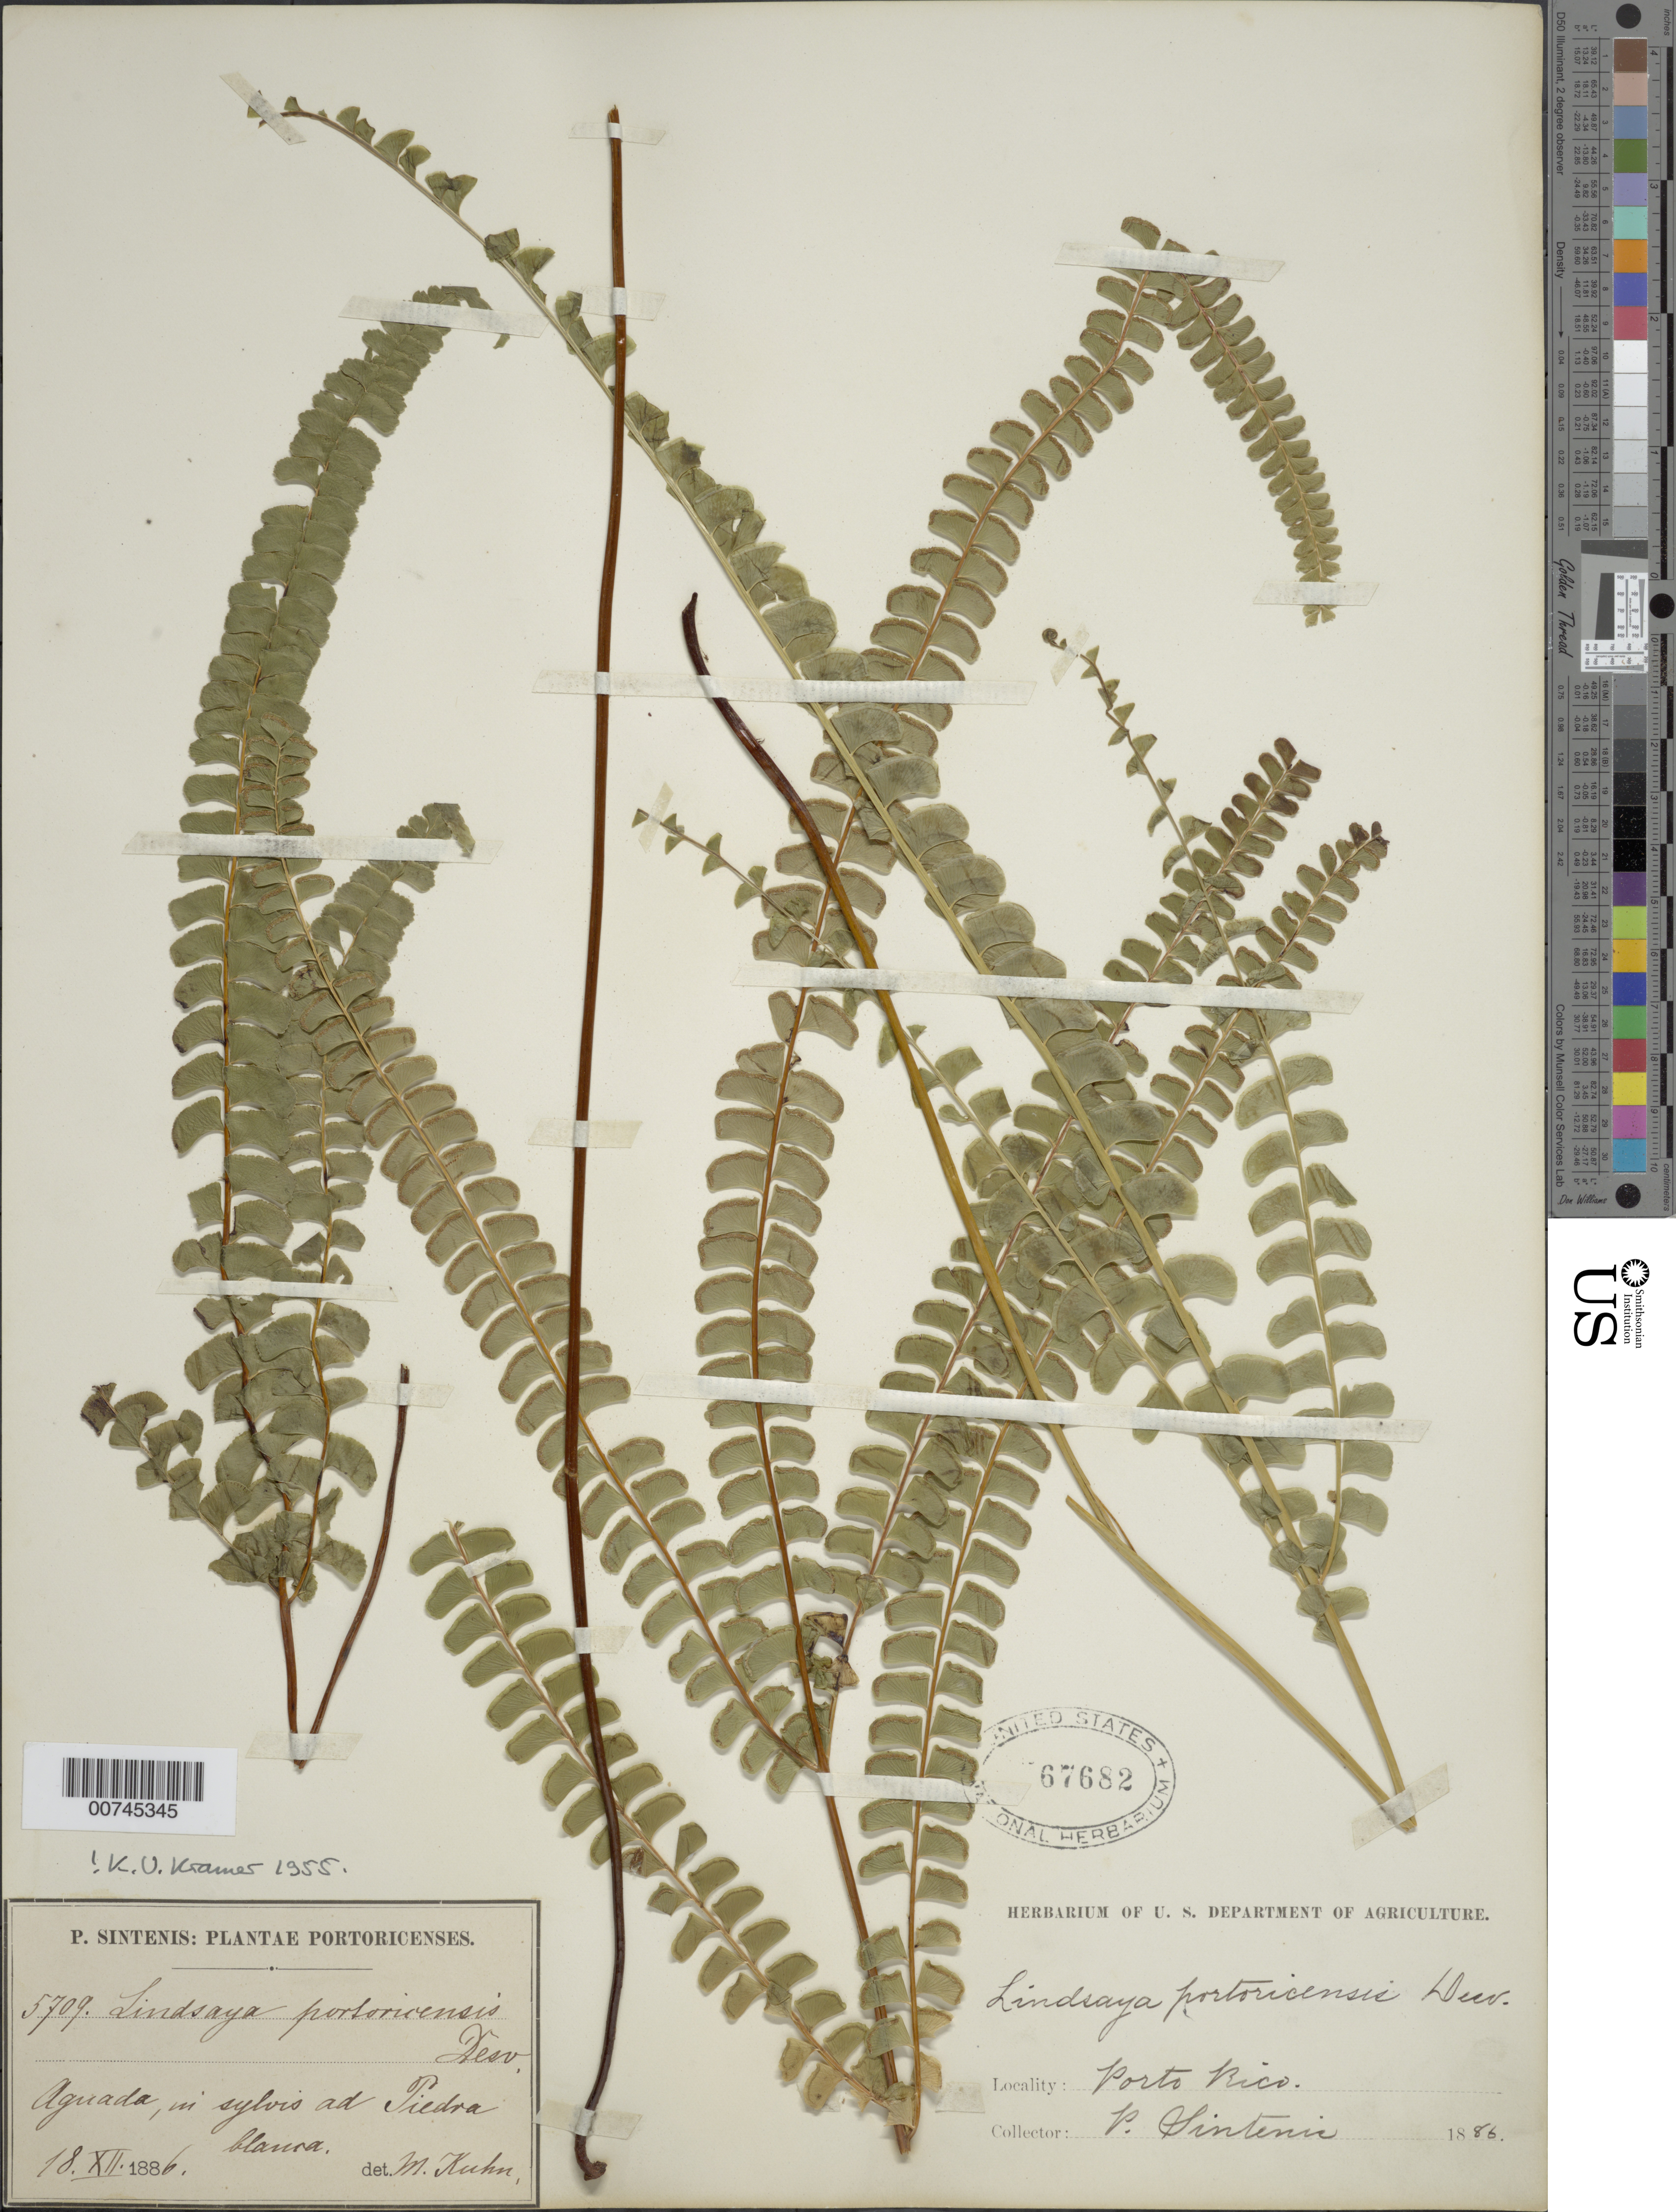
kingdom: Plantae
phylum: Tracheophyta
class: Polypodiopsida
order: Polypodiales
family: Lindsaeaceae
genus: Lindsaea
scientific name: Lindsaea portoricensis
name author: Desv.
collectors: P. Sintenis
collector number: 5709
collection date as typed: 18 Dec 1886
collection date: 1886-12-18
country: Puerto Rico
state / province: Aguada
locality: Aguada,in sylvis ad Piedra Blanca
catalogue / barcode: US 67682